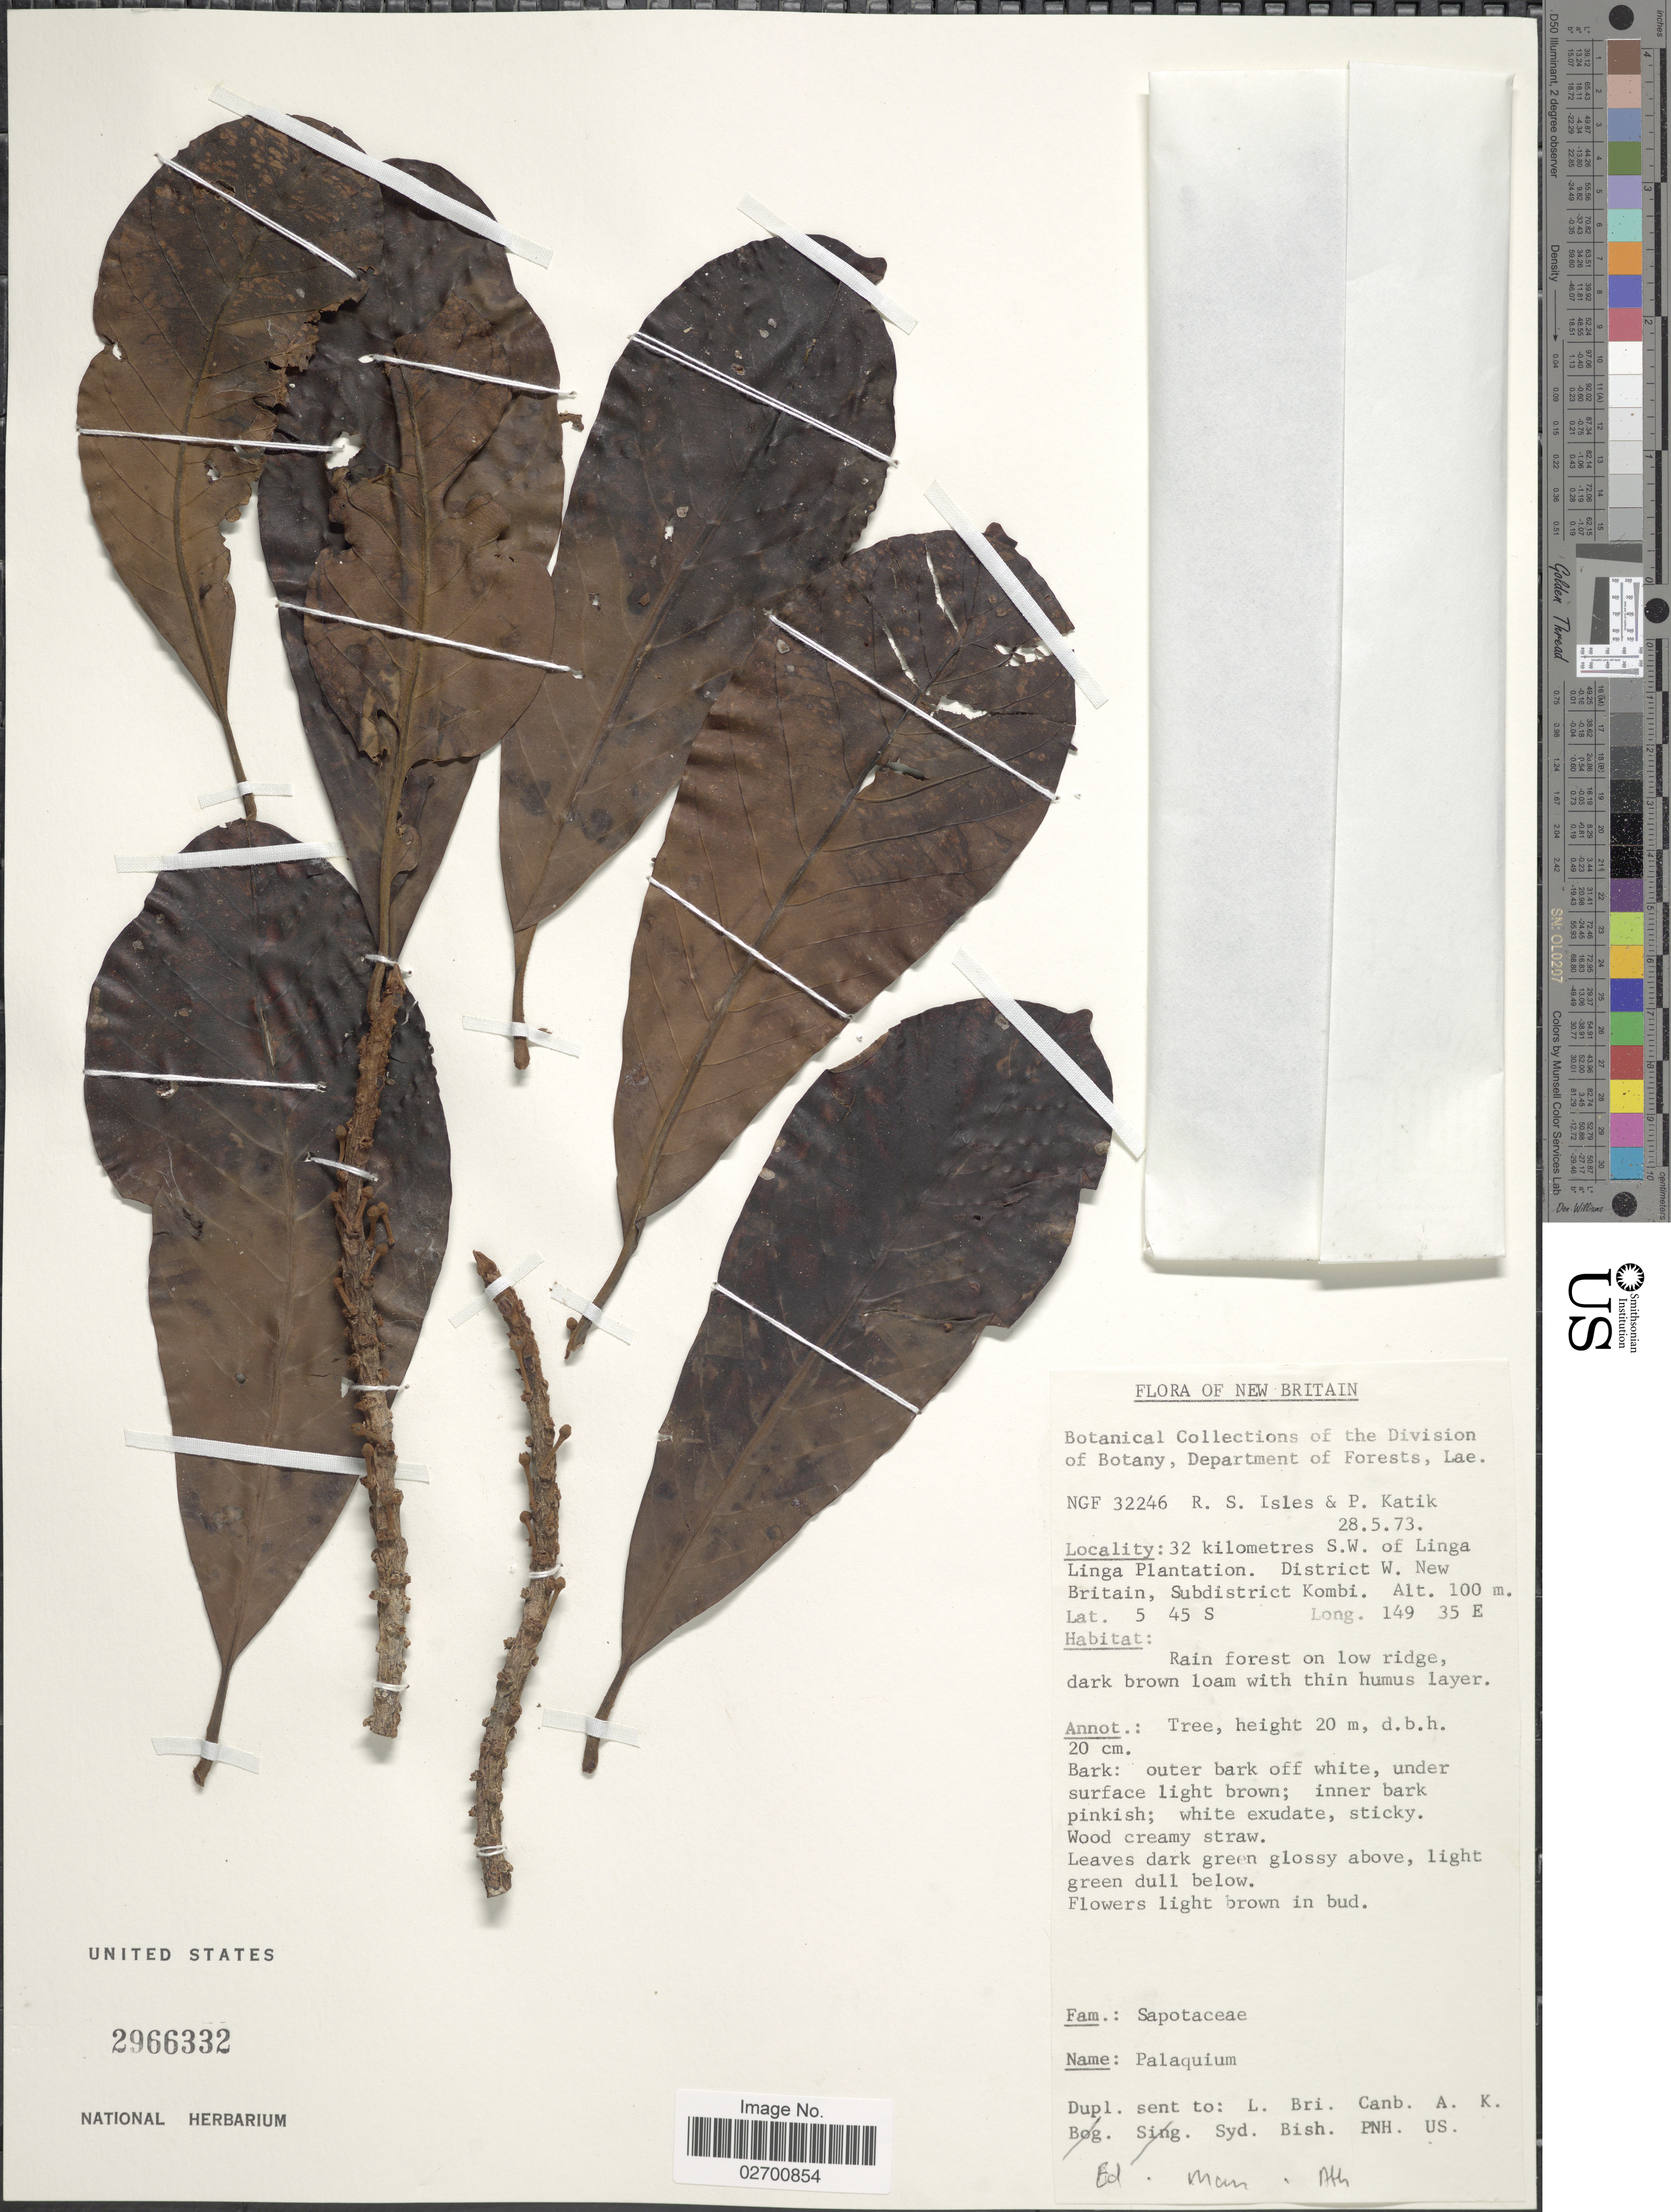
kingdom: Plantae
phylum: Tracheophyta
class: Magnoliopsida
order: Ericales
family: Sapotaceae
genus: Palaquium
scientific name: Palaquium sp.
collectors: R. Isles & P. Katik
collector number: NGF 32246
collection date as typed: Transcribed d/m/y: 28/5/73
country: Papua New Guinea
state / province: West New Britain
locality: New Britain. 32 kilometers S.W. of Linga Linga Plantation. Subdistrict Kombi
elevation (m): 100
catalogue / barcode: US 2966332